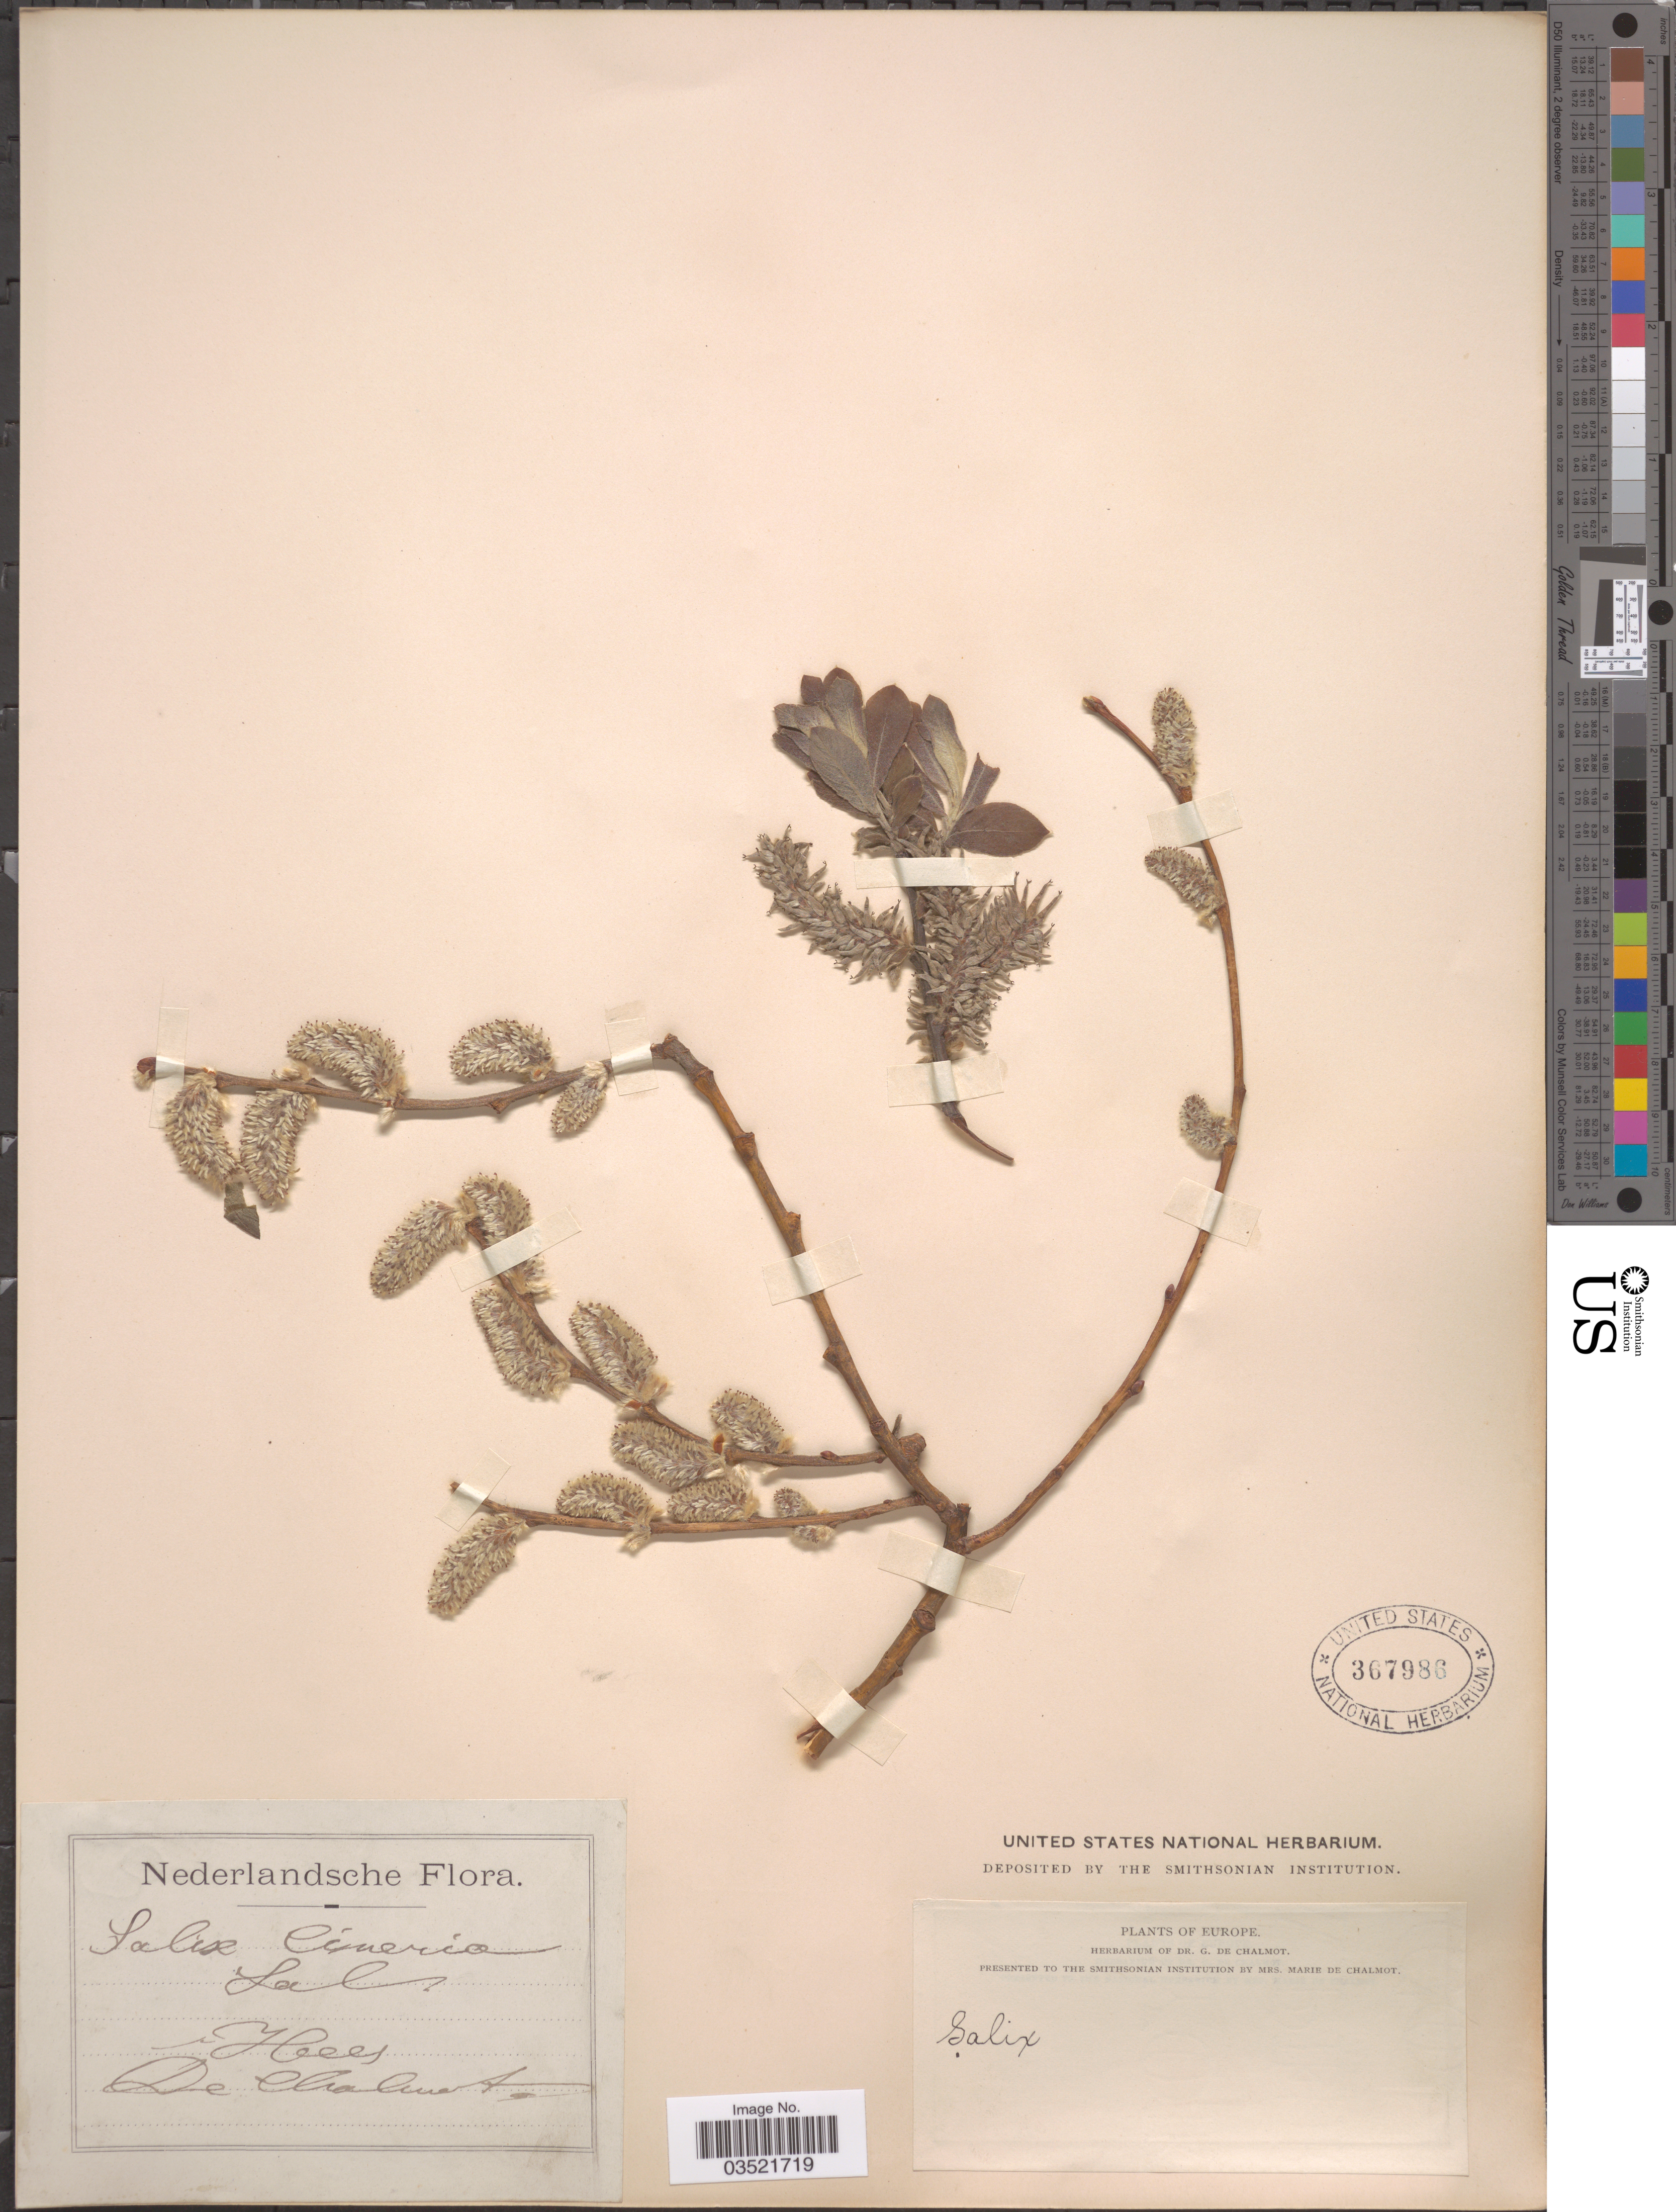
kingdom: Plantae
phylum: Tracheophyta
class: Magnoliopsida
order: Malpighiales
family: Salicaceae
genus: Salix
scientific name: Salix cinerea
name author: L.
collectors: G. de Chalmot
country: Netherlands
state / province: Drenthe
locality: Hees.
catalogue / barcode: US 367986